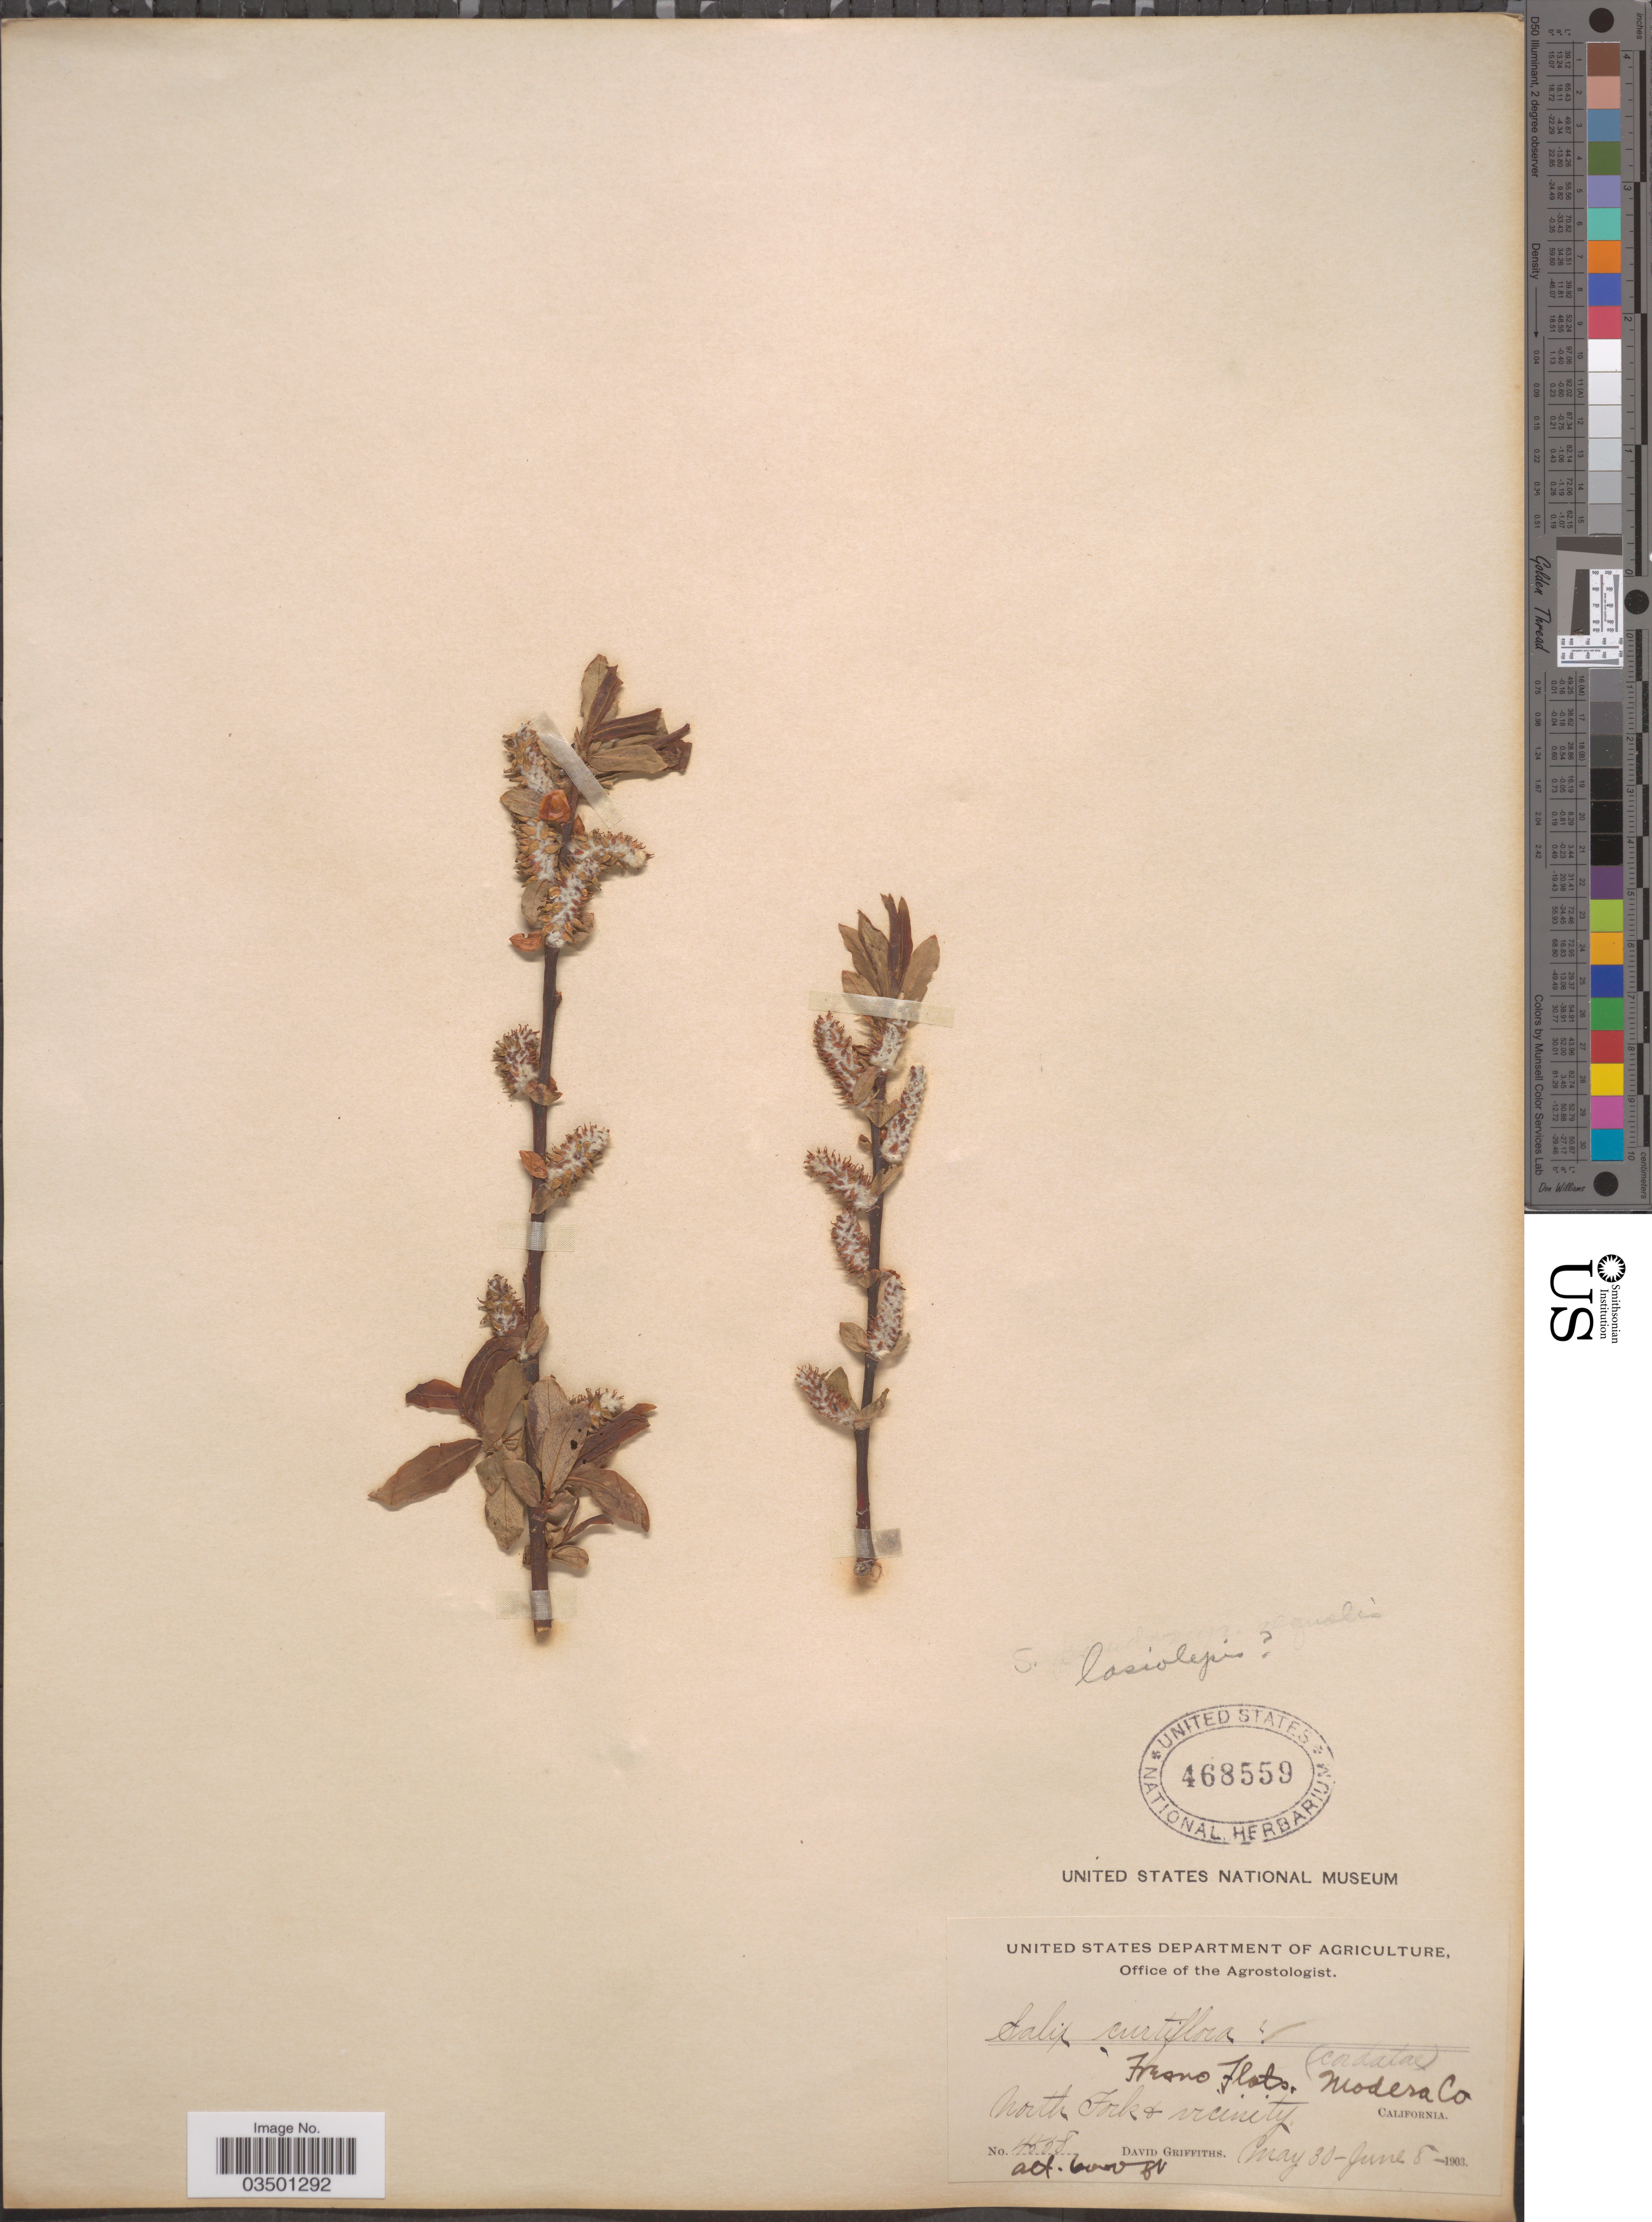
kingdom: Plantae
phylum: Tracheophyta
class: Magnoliopsida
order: Malpighiales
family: Salicaceae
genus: Salix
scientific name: Salix lasiolepis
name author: Benth.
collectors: D. Griffiths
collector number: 4508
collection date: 1903-05-30/1903-06-08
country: United States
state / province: California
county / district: Madera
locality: Fresno Flats, Madera Co. North Fork & vicinity.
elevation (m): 1829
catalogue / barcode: US 468559